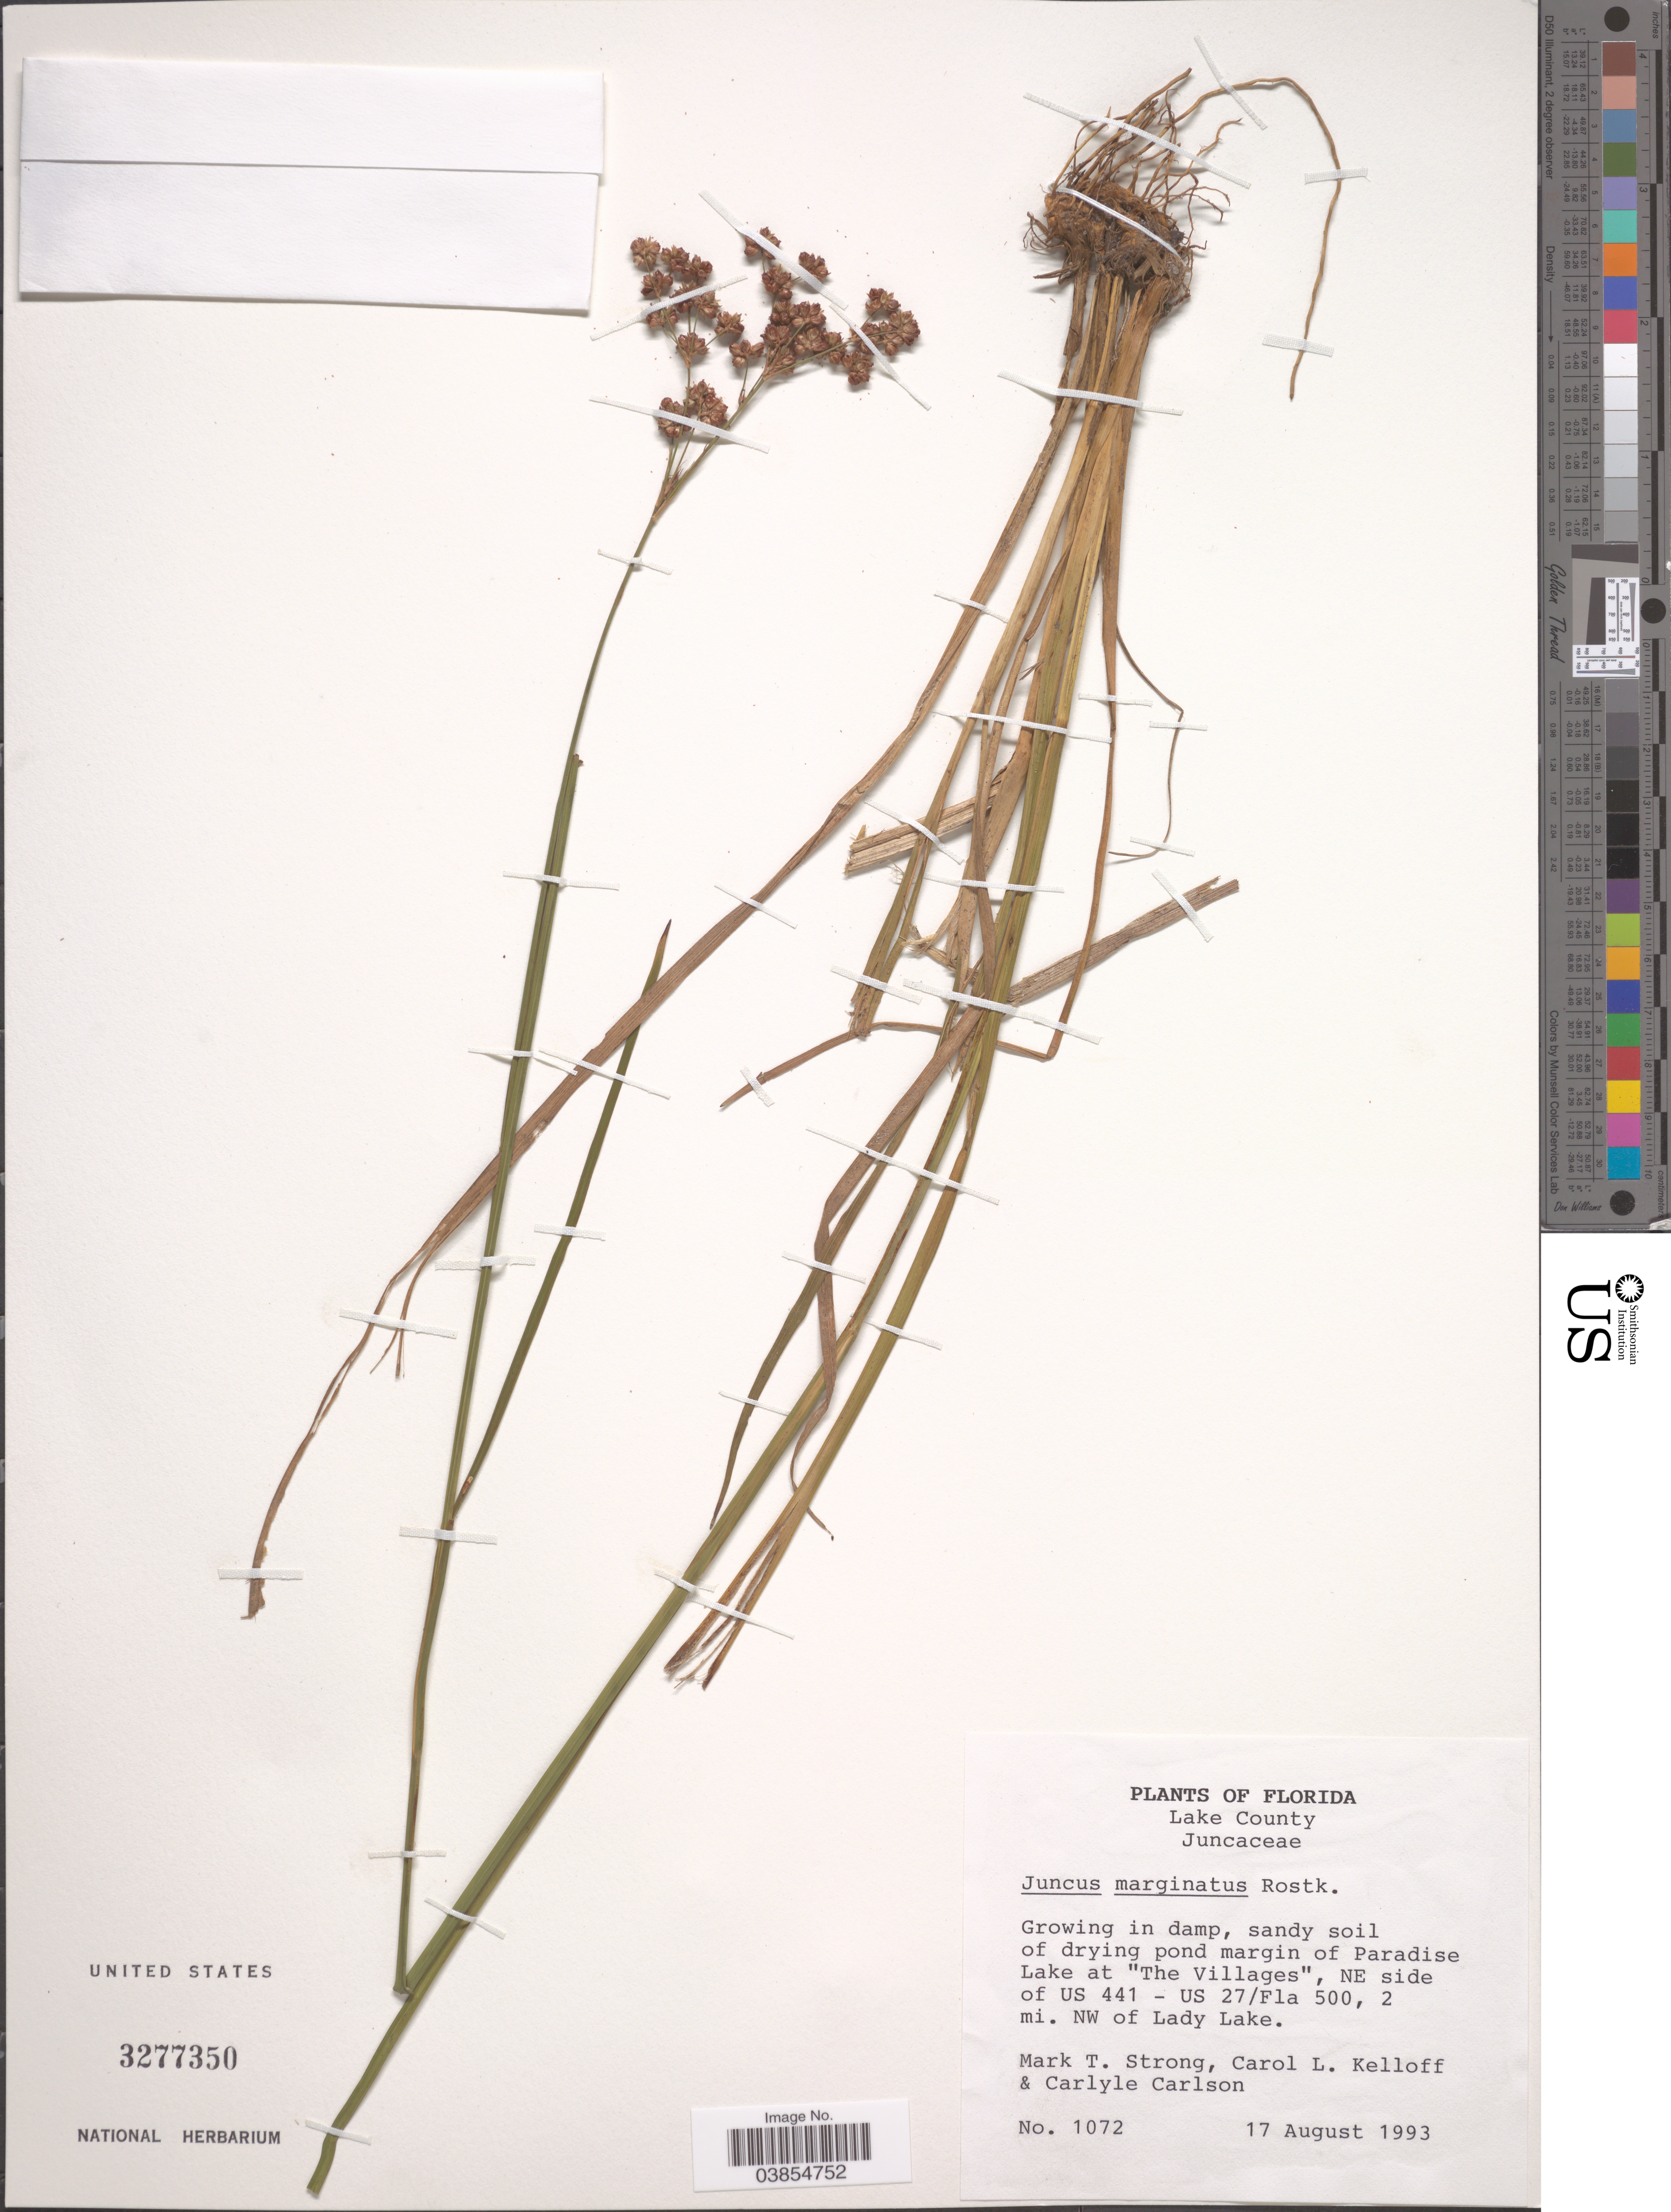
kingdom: Plantae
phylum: Tracheophyta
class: Liliopsida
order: Poales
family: Juncaceae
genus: Juncus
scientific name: Juncus marginatus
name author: Rostk.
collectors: M. T. Strong, C. L. Kelloff & C. Carlson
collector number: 1072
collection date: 1993-08-17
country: United States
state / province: Florida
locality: Lake County. Growing in damp, sandy soil of drying pond margin of Paradise Lake at "The Villages", NE side of US 441 - US 27/Fla 500, 2 mi. NW of Lady Lake.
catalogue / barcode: US 3277350